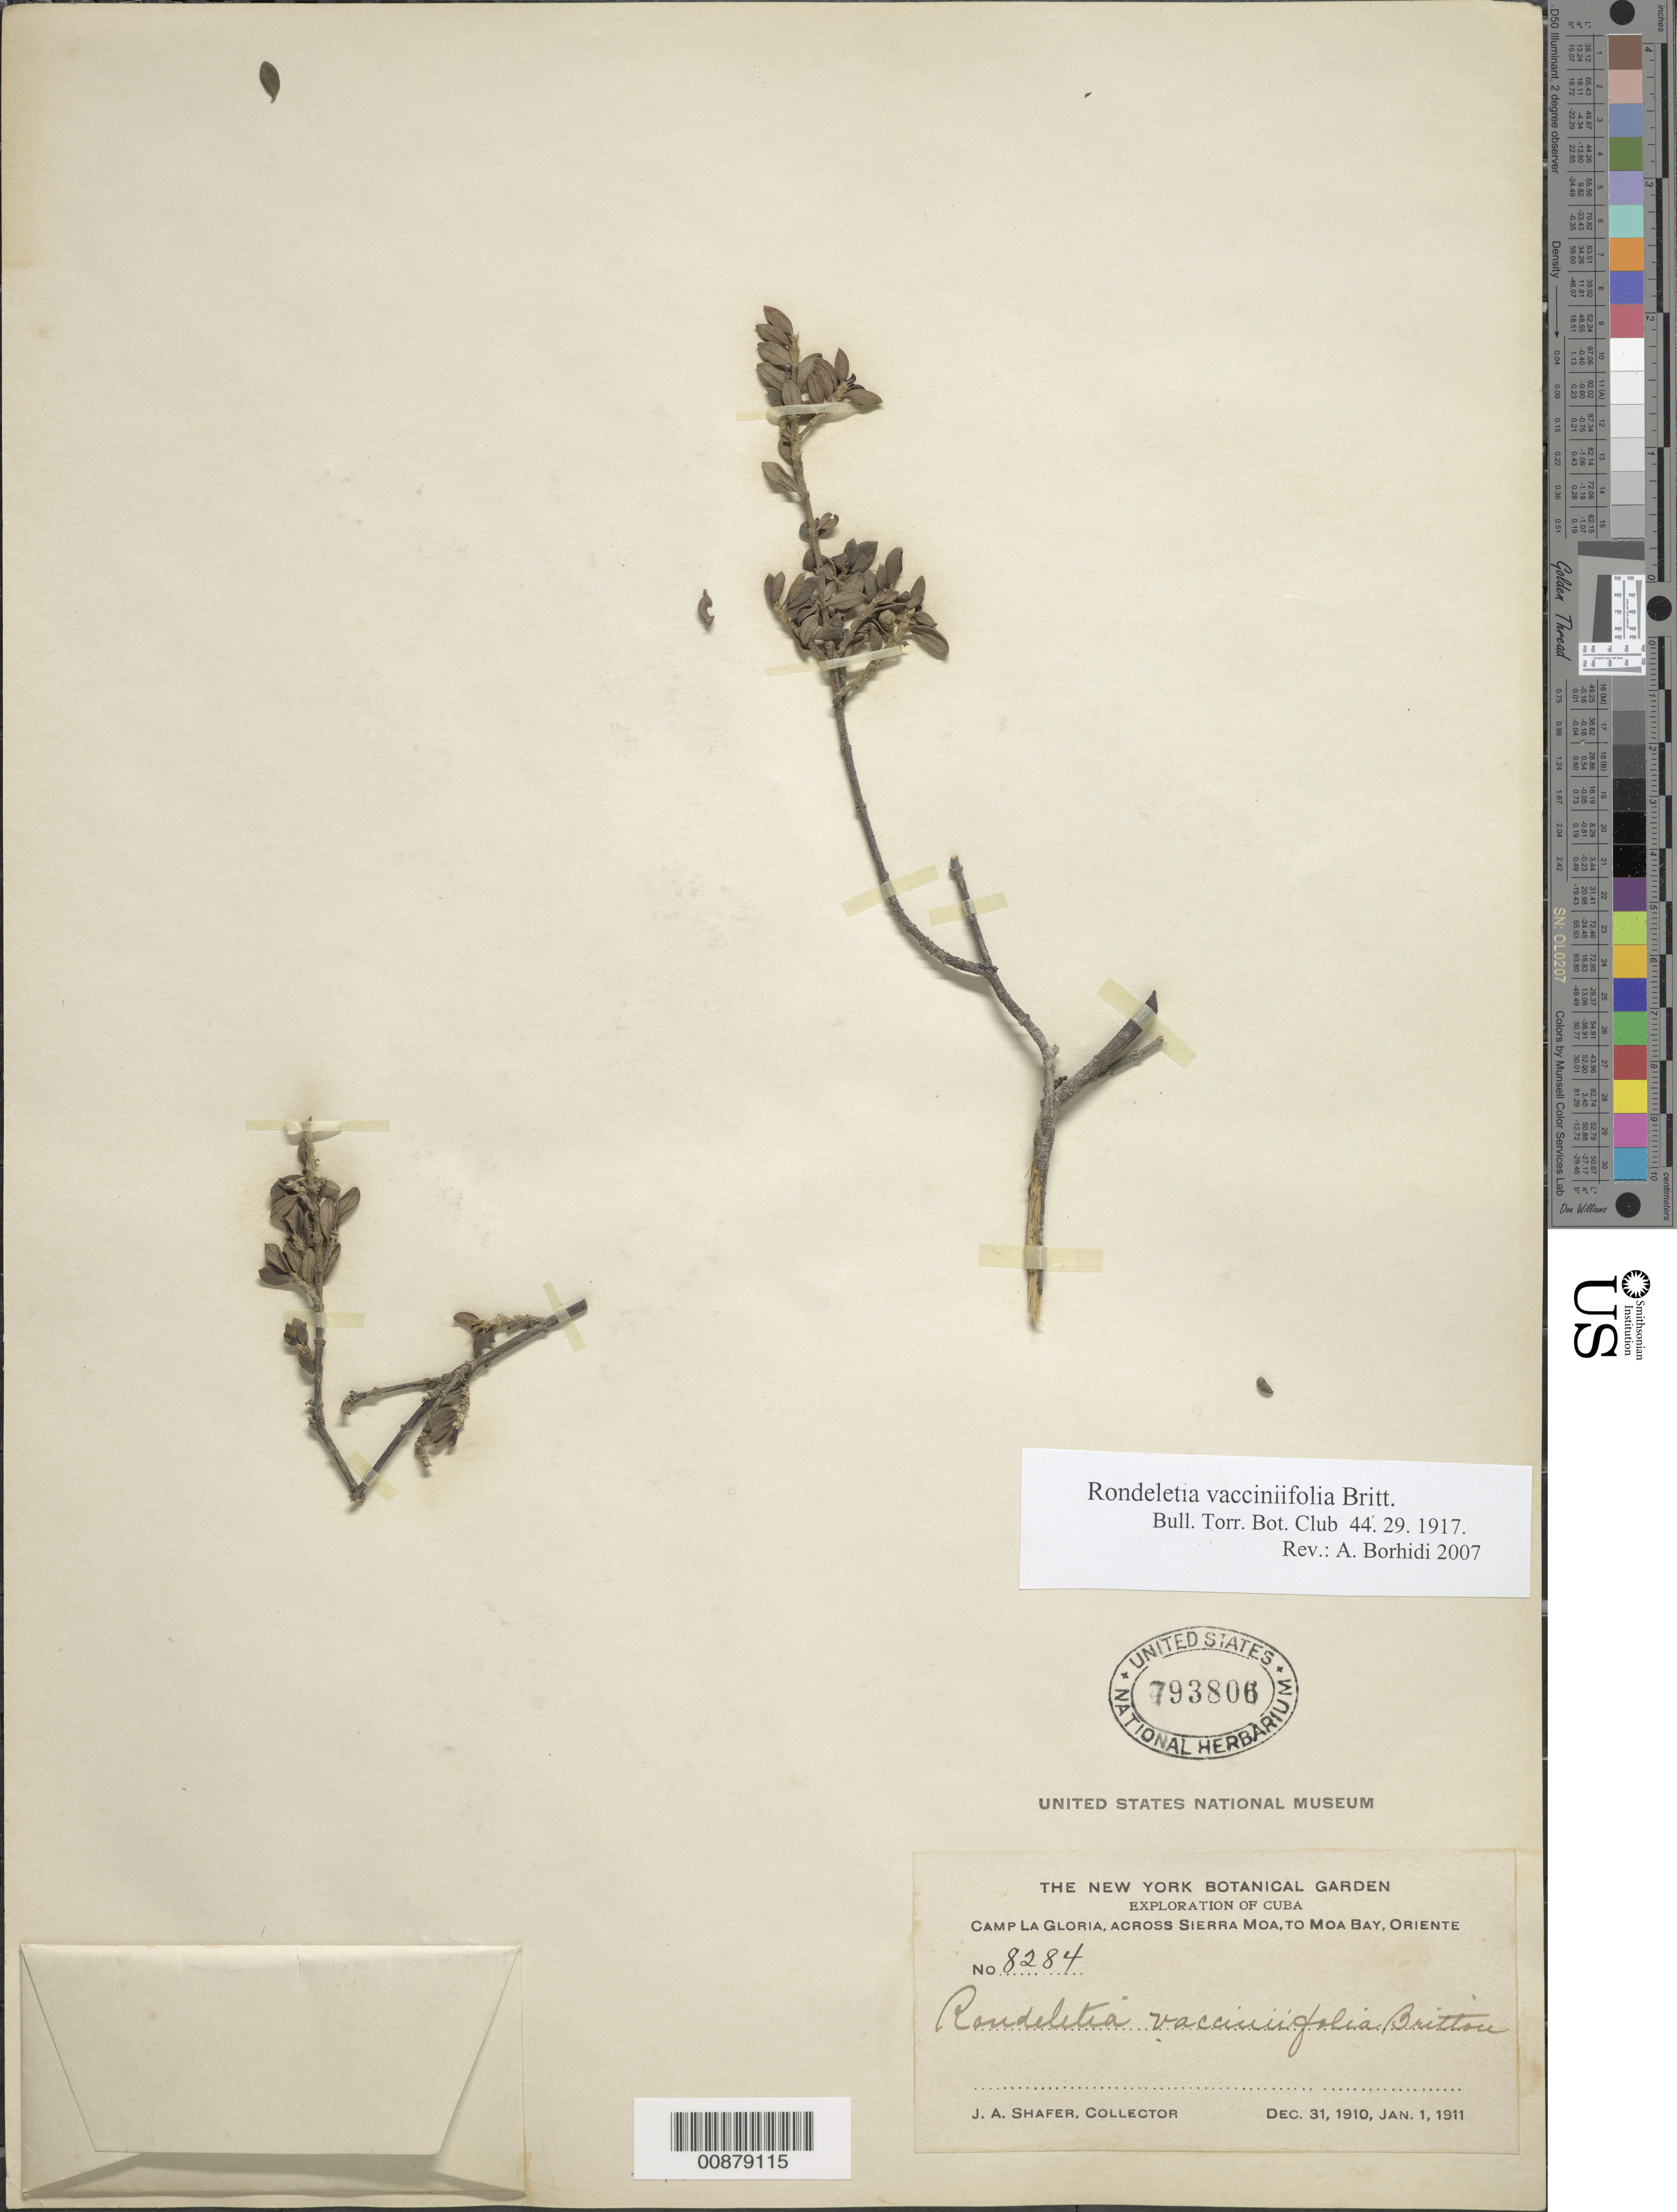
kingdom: Plantae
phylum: Tracheophyta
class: Magnoliopsida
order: Gentianales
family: Rubiaceae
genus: Rondeletia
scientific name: Rondeletia vacciniifolia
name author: Britton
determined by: Borhidi, Attila L.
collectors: J. A. Shafer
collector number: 8284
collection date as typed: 31 Dec 1910 to 01 Jan 1911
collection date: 1910-12-31/1911-01-01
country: Cuba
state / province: Holguín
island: Cuba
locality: Camp La Gloria, across Sierra Moa, to Moa Bay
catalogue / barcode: US 793806